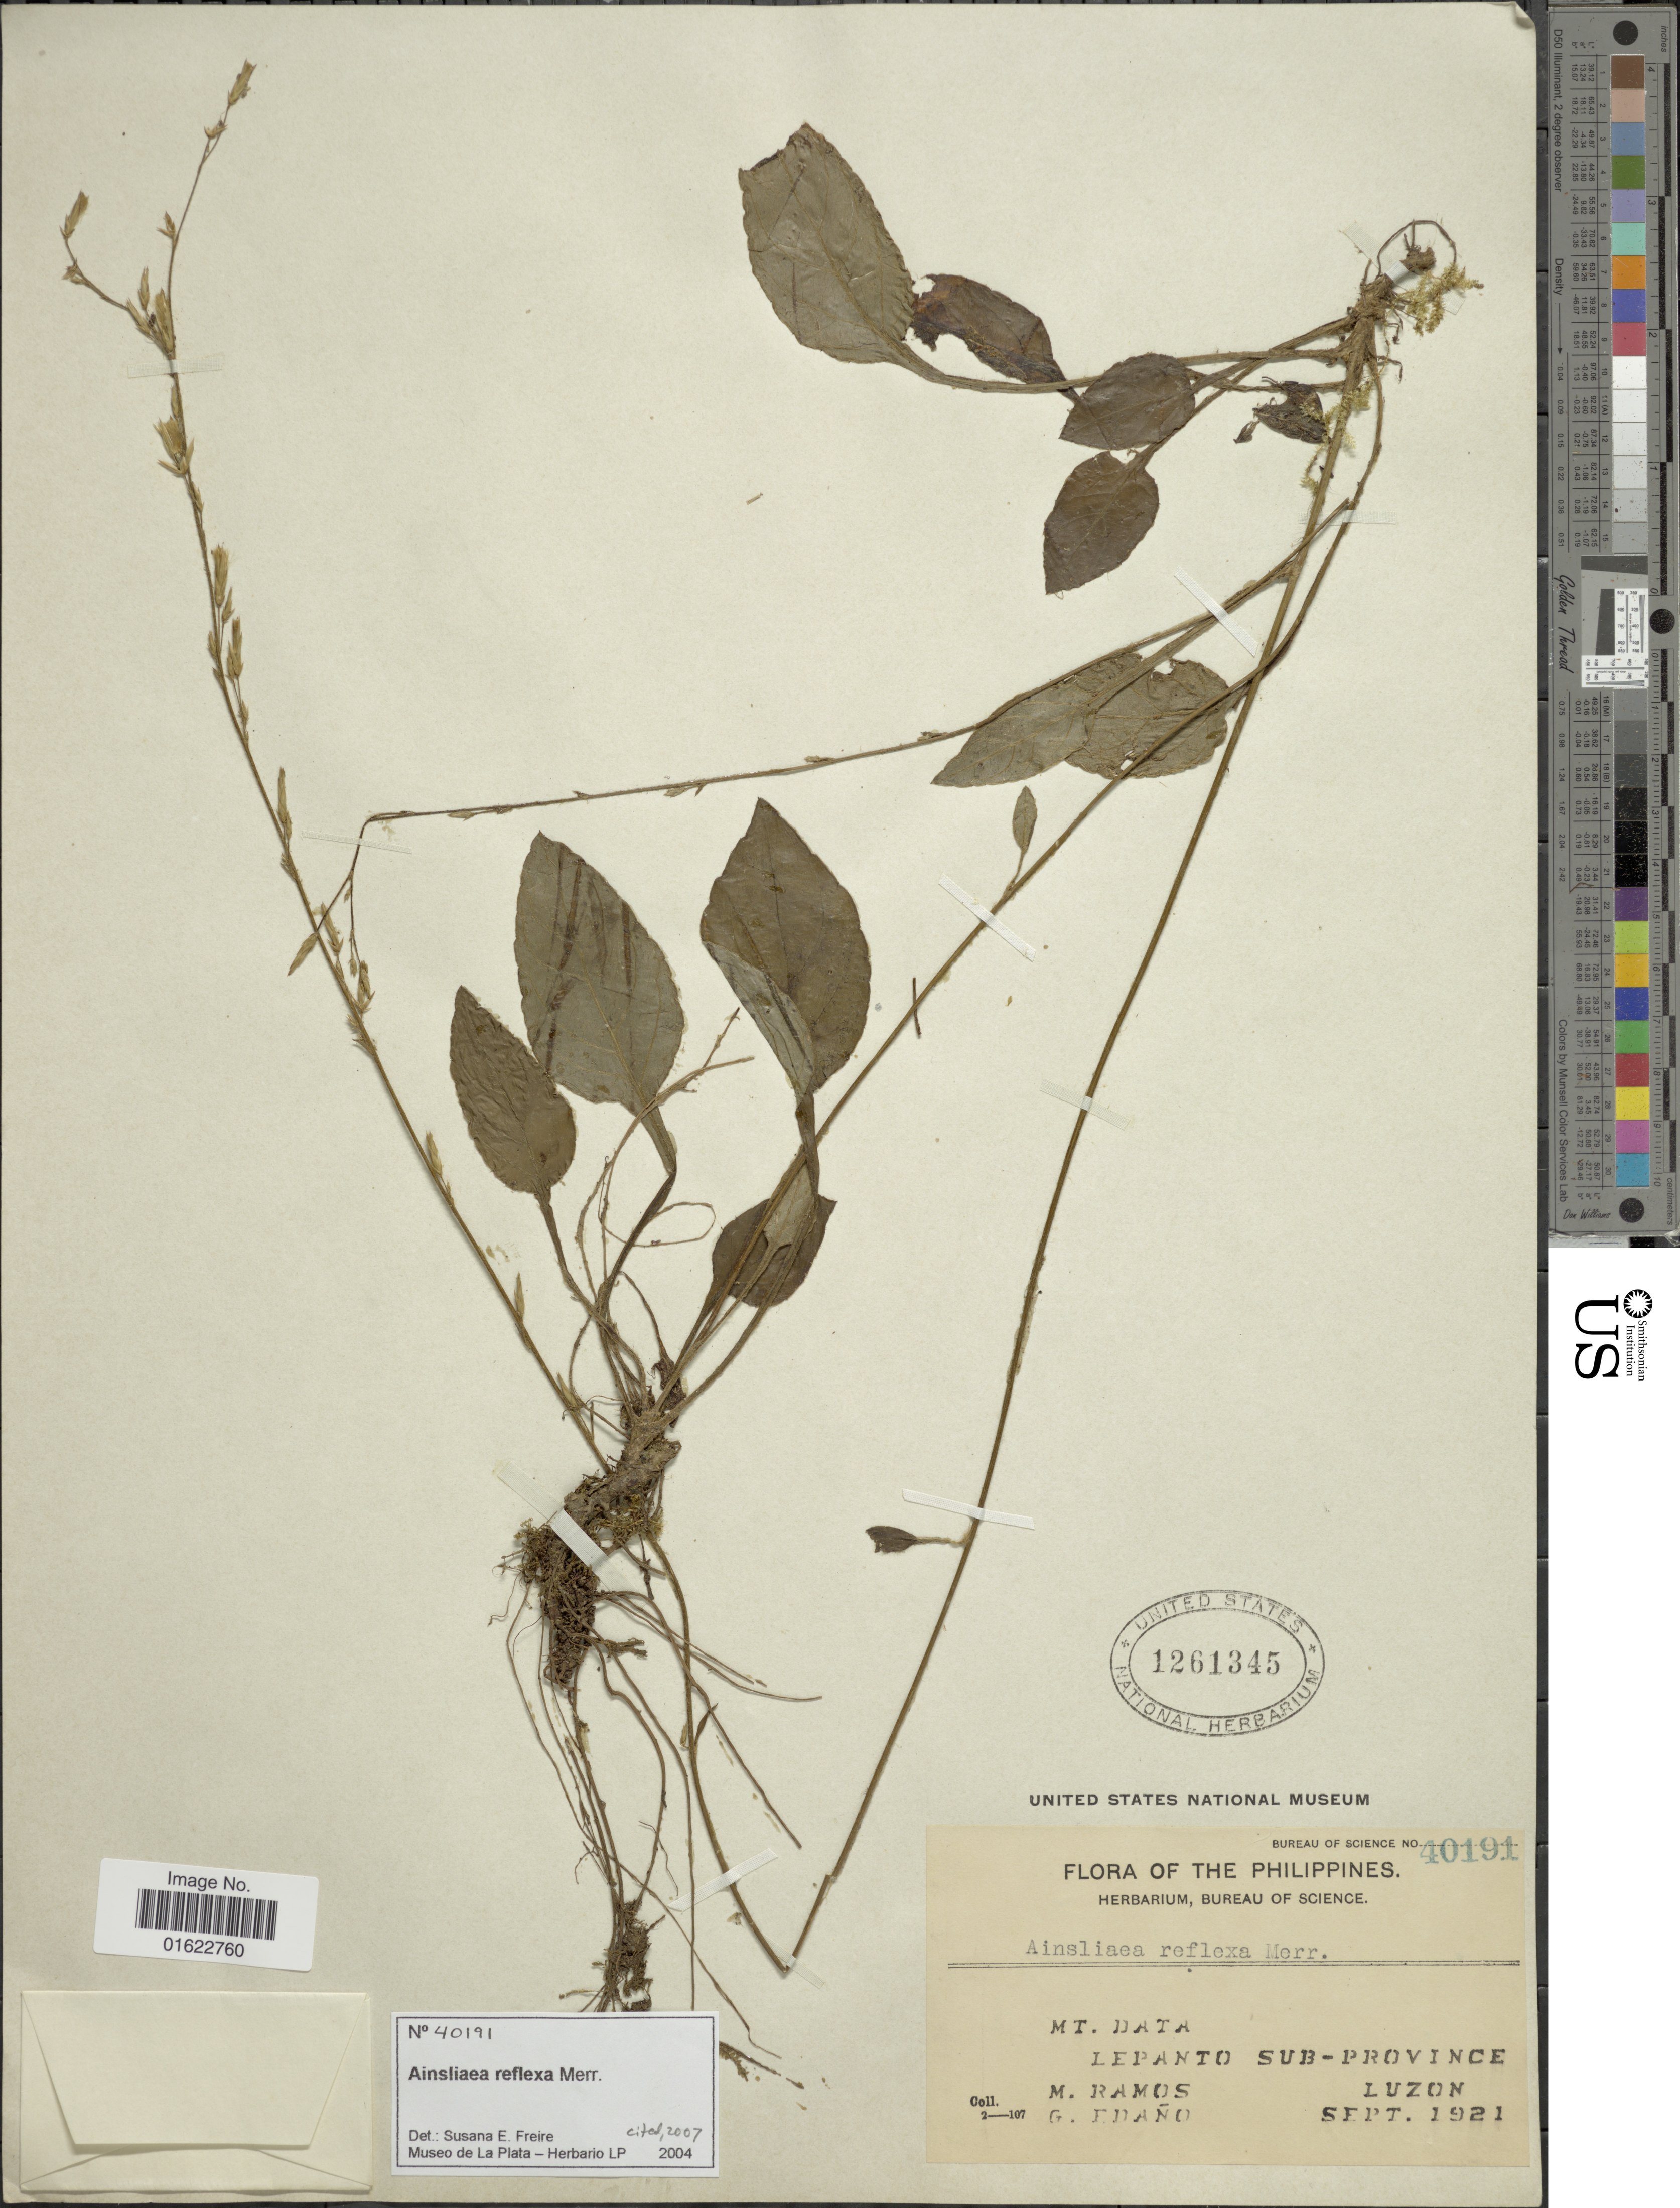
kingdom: Plantae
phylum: Tracheophyta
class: Magnoliopsida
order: Asterales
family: Asteraceae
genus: Ainsliaea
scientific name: Ainsliaea reflexa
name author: Merr.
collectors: M. Ramos & G. Edaño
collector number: Bureau of Science 40191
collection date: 1921-09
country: Philippines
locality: Mt. Data, Lepanto Sub-province, Luzon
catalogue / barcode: US 1261345